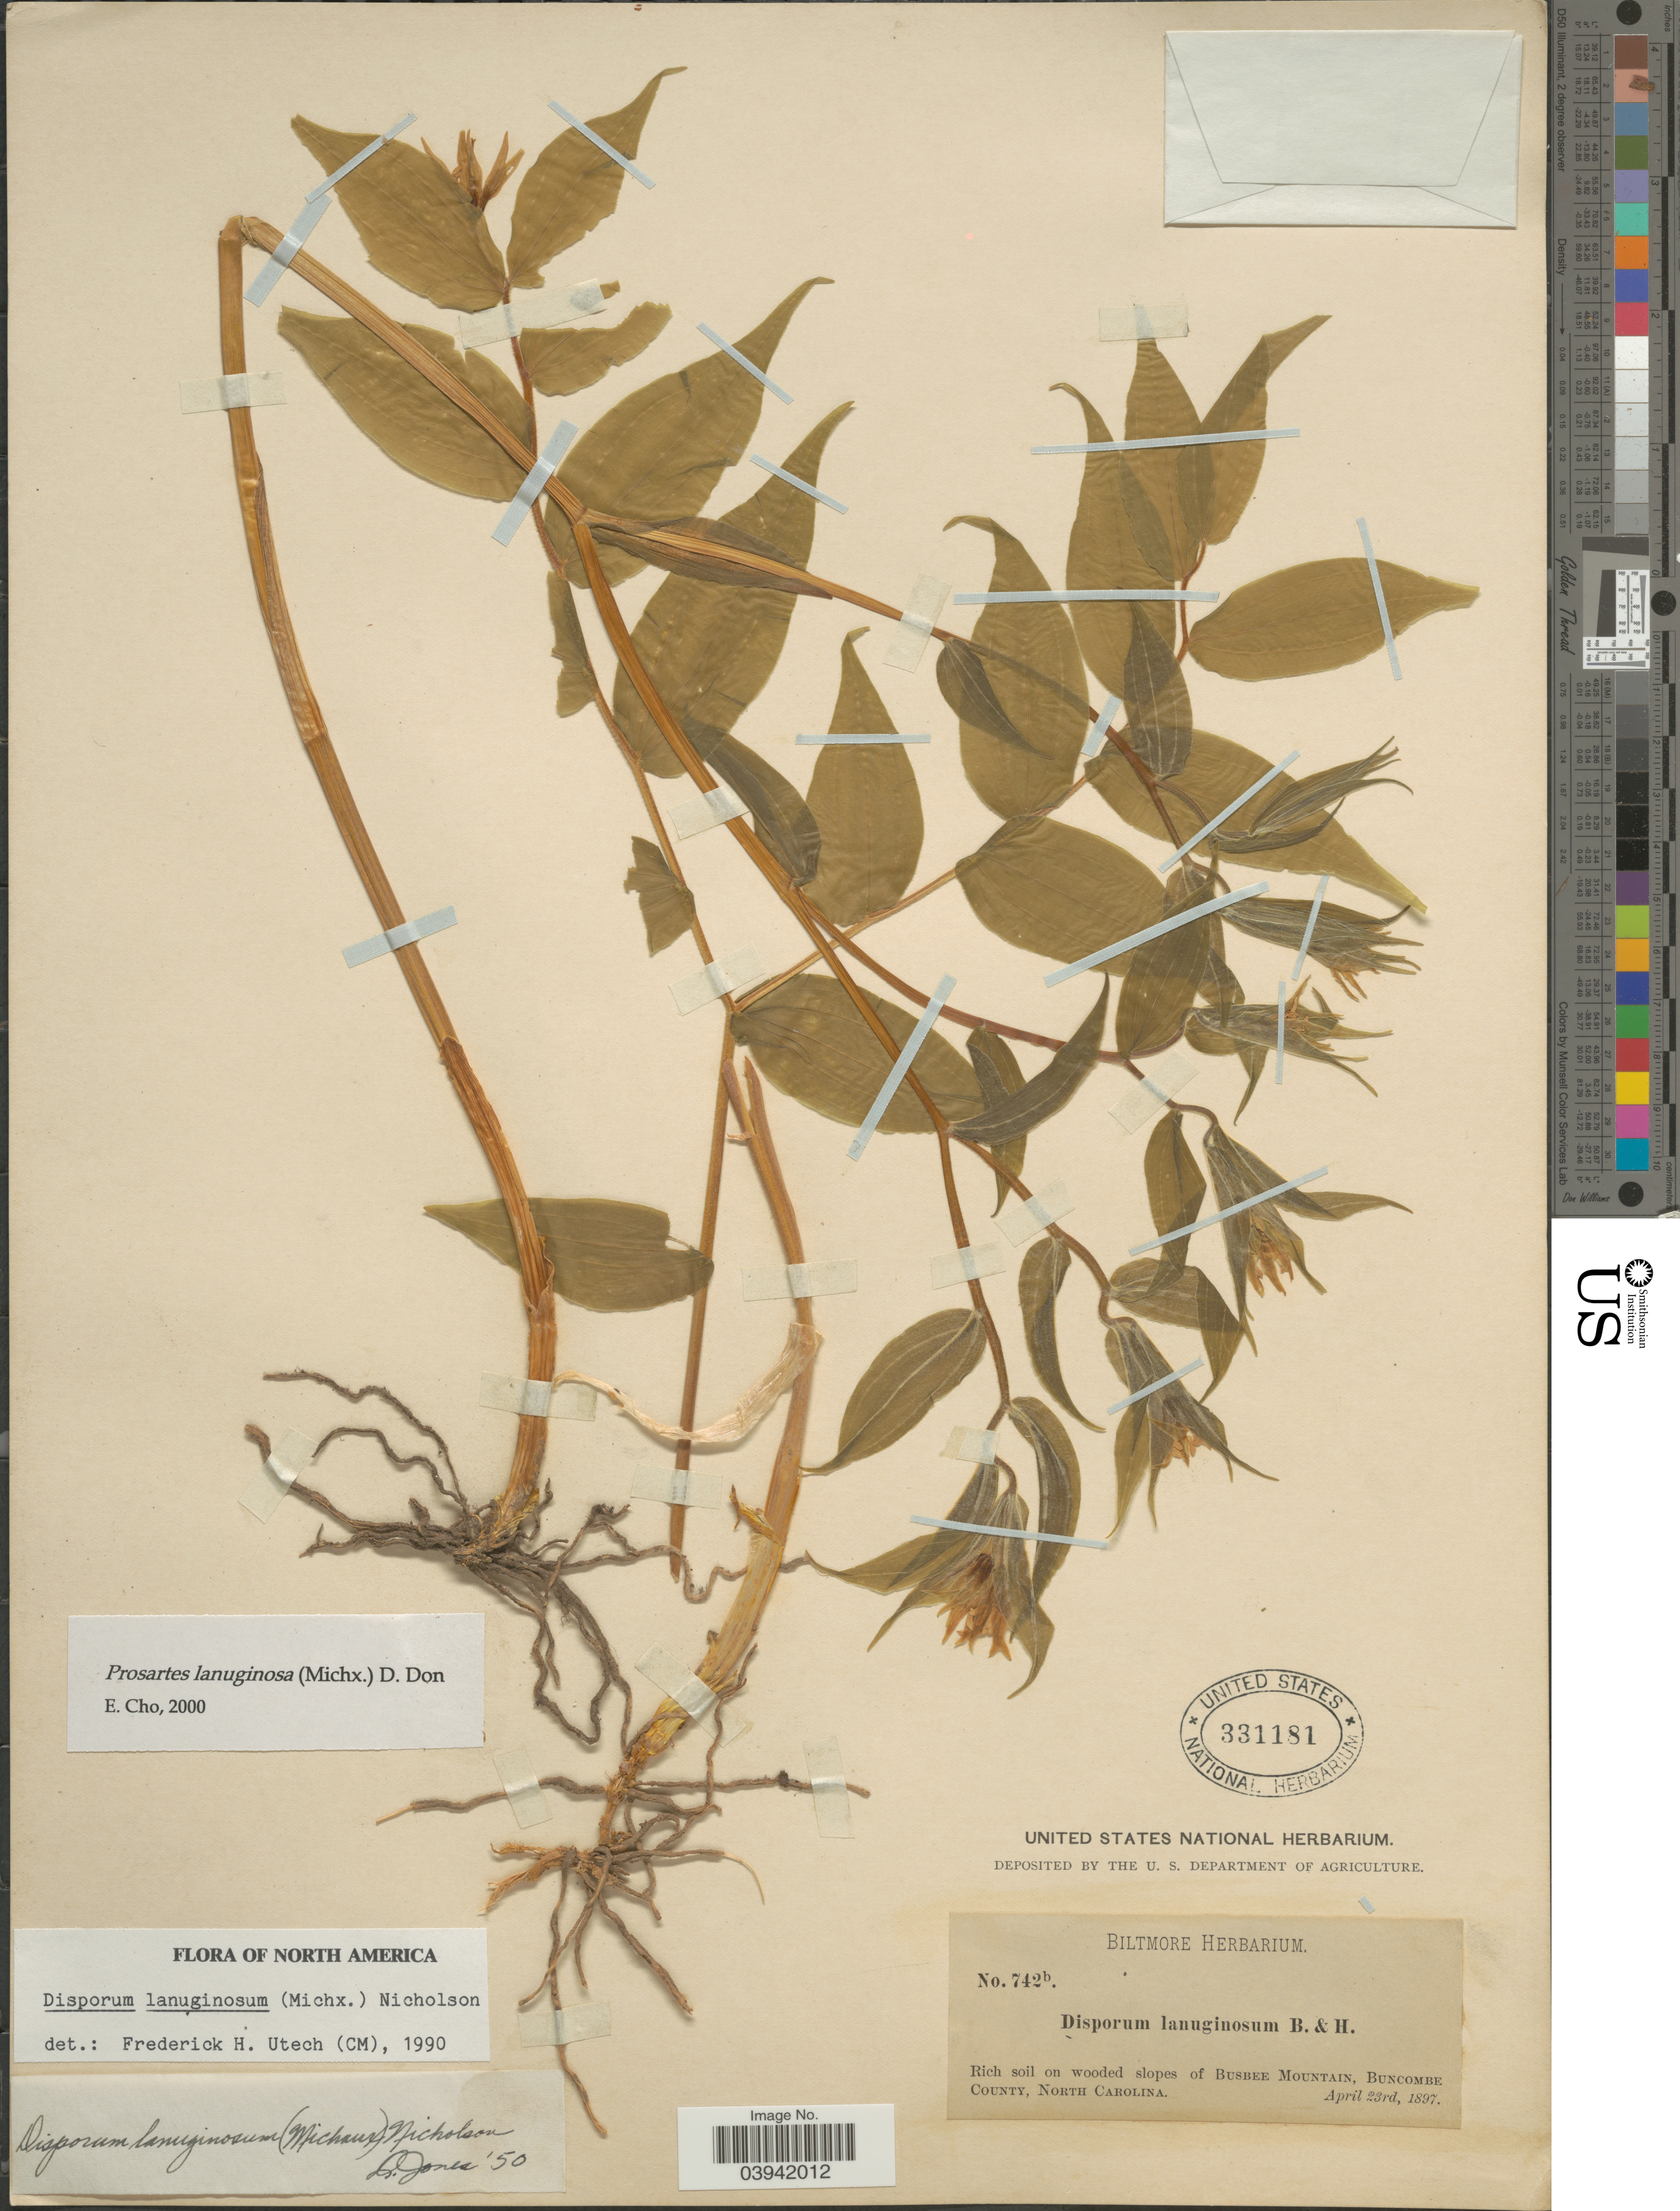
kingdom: Plantae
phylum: Tracheophyta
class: Liliopsida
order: Liliales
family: Liliaceae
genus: Prosartes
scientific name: Prosartes lanuginosa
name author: D. Don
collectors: ex herb. Biltmore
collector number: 742b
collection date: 1897-04-23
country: United States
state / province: North Carolina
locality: Wooded slopes of Busbee Mountain, Buncombe County.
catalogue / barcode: US 331181